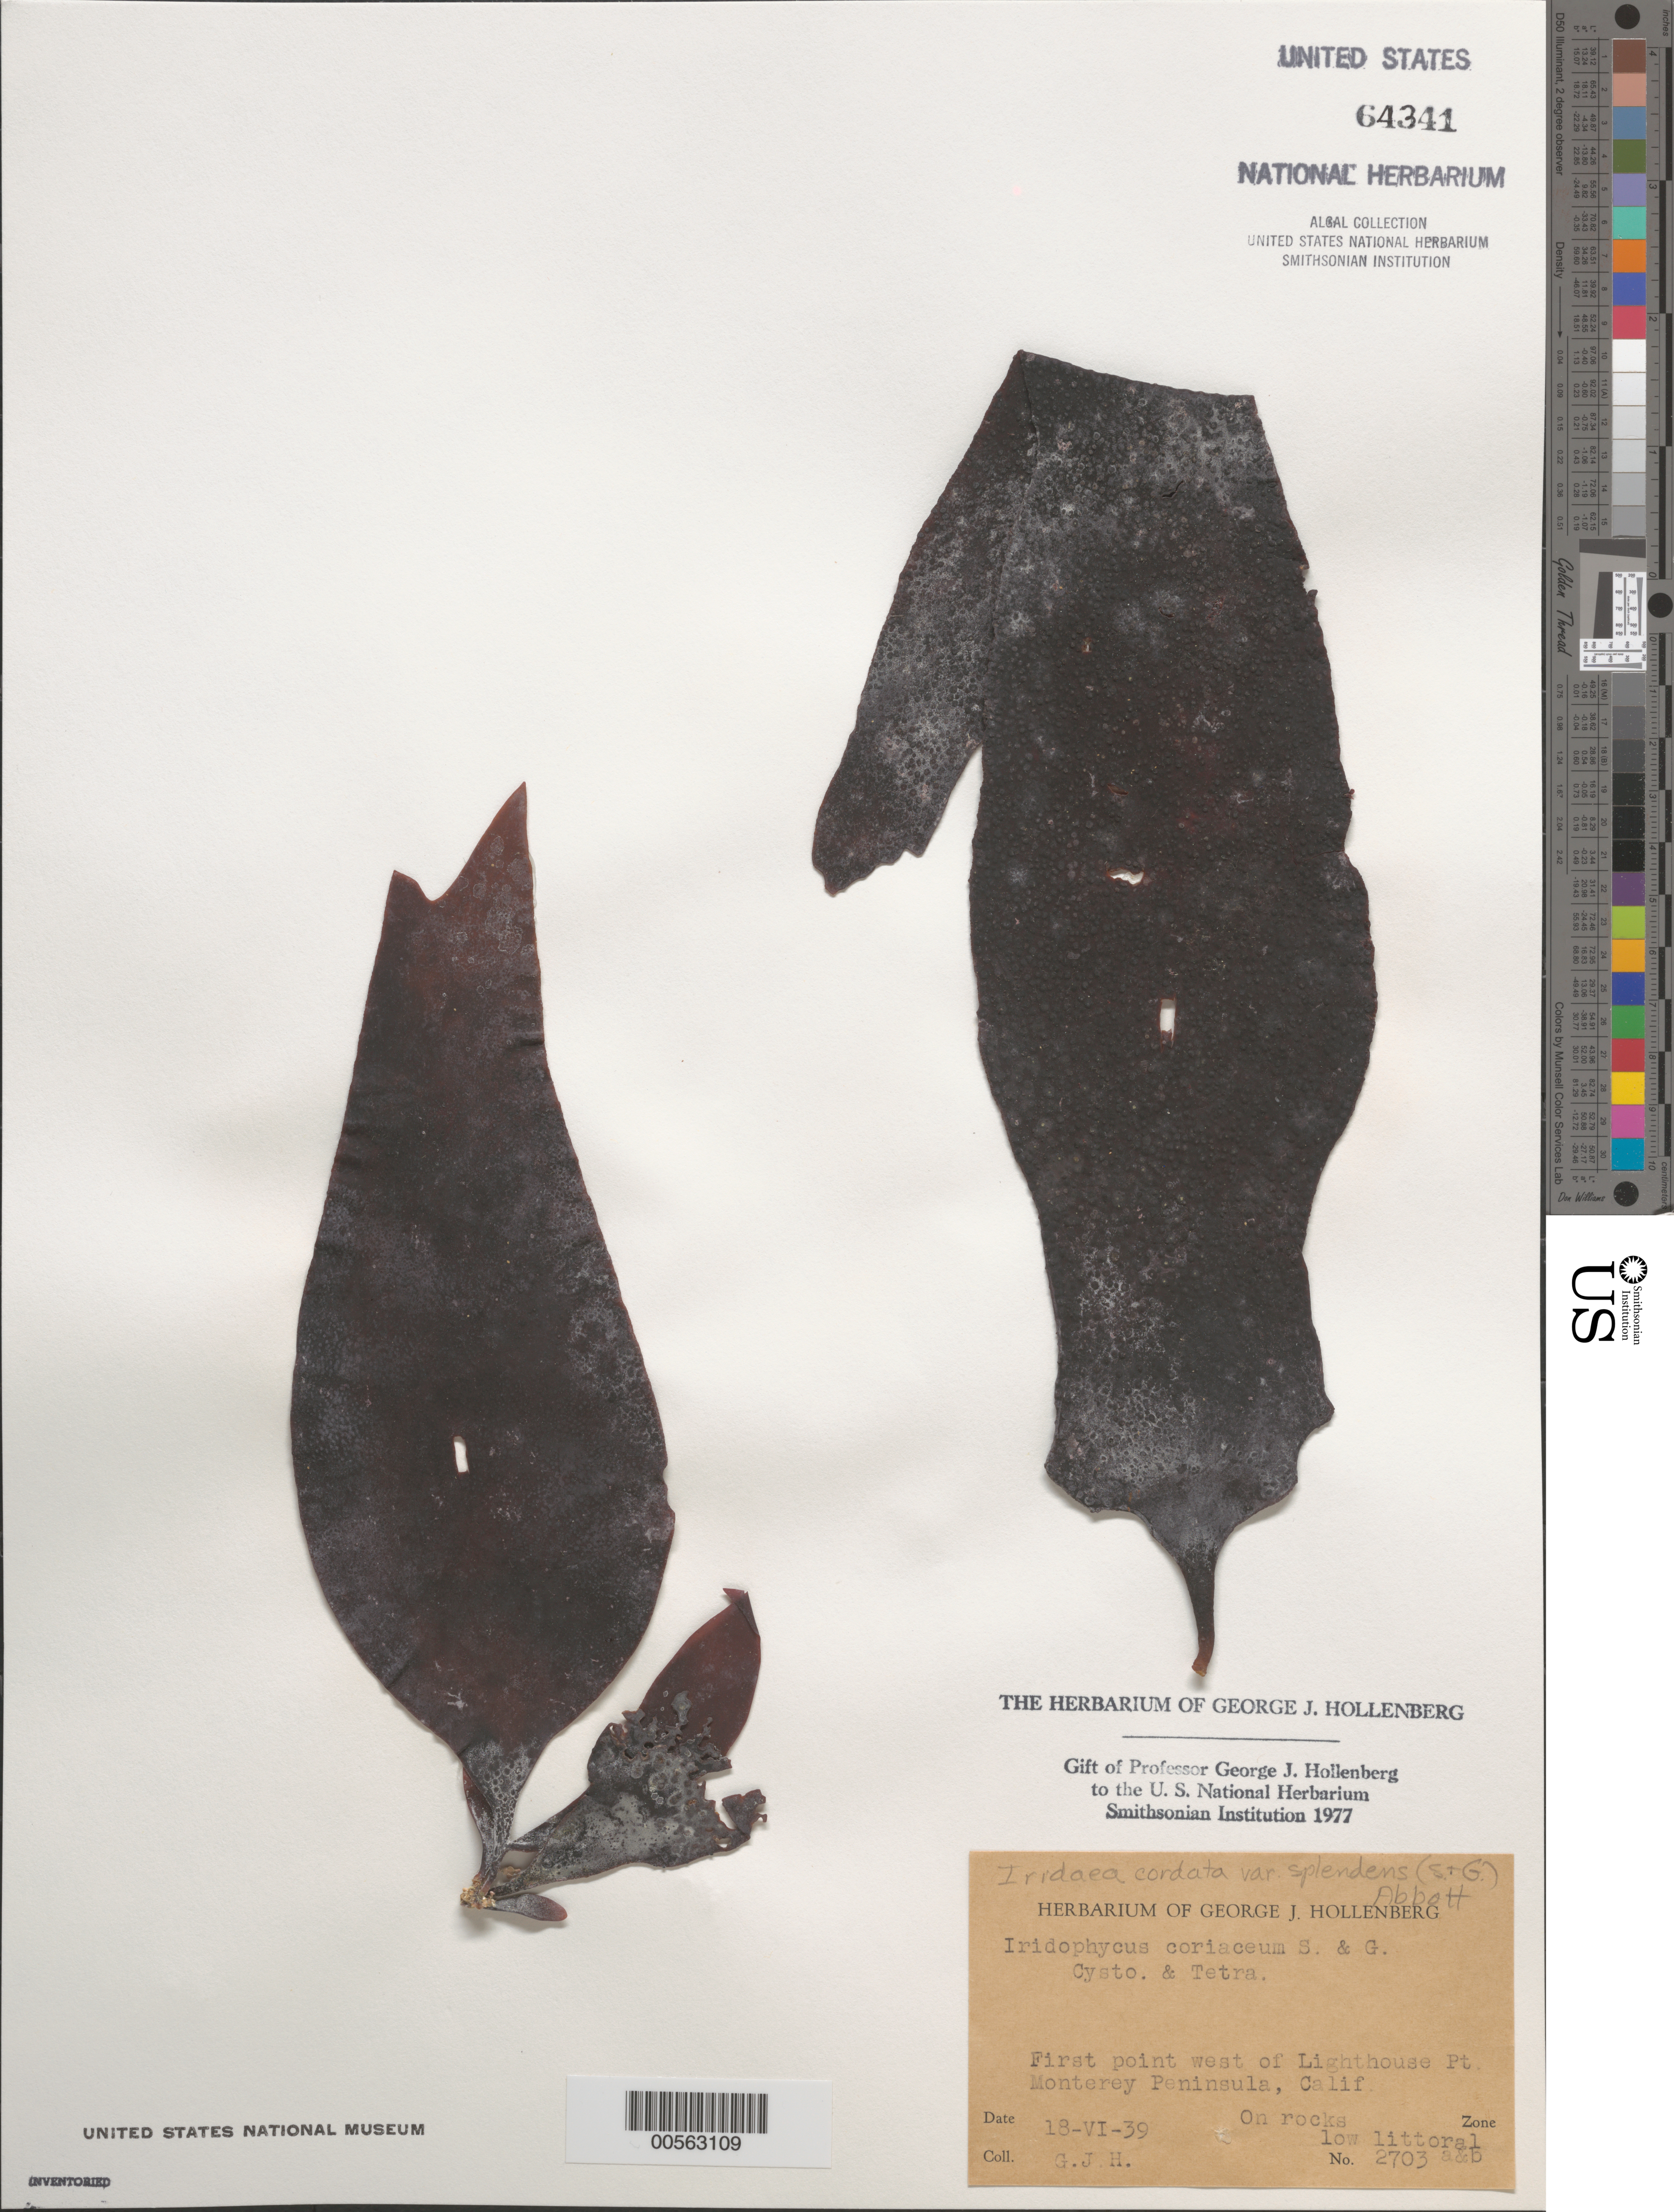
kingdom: Plantae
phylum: Rhodophyta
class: Florideophyceae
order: Gigartinales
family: Gigartinaceae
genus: Iridaea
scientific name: Iridaea cordata var. splendens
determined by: Hollenberg, George J.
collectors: G. Hollenberg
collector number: GJH 2703A & GJH 2703B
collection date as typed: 18 Jun 1939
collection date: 1939-06-18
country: United States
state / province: California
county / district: Monterey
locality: Monterey Peninsula, first point west of Lighthouse Point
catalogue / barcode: US 64341